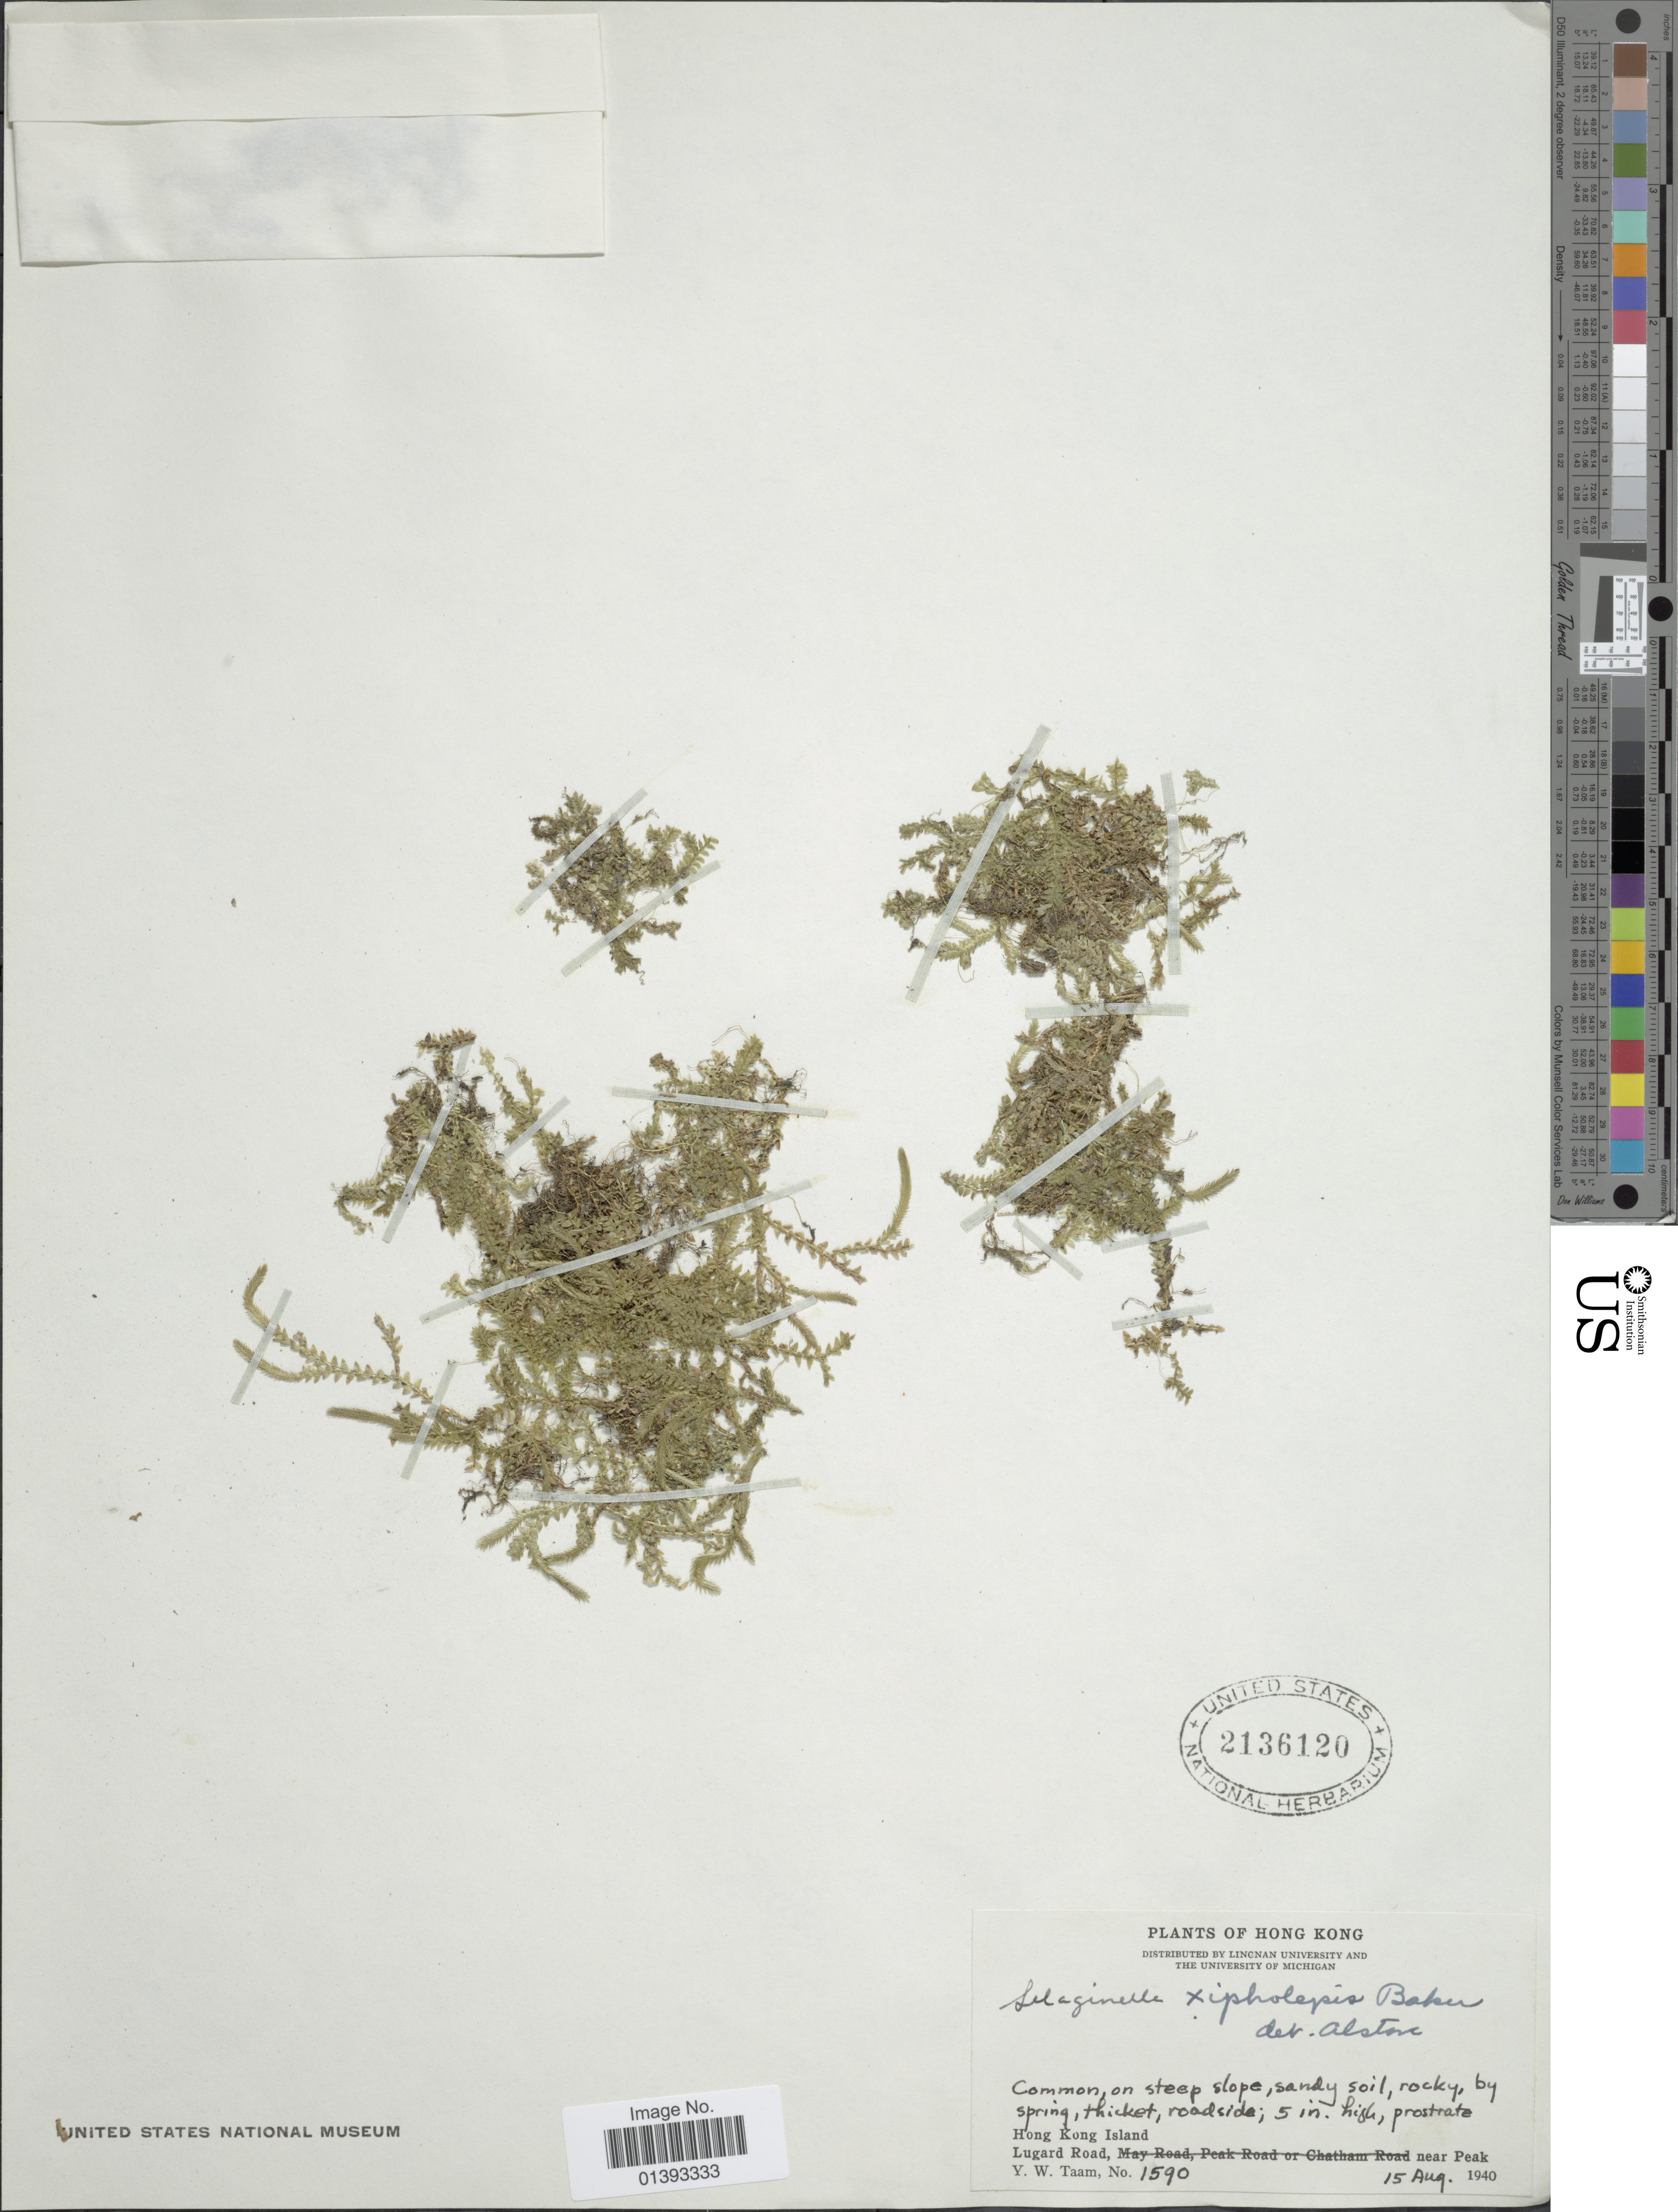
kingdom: Plantae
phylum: Tracheophyta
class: Lycopodiopsida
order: Selaginellales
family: Selaginellaceae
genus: Selaginella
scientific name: Selaginella xipholepis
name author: Baker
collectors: Y. W. Taam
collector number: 1590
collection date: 1940-08-15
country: China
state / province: Hong Kong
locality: Hong Kong Island, Lugard Road nea Peak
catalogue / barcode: US 2136120